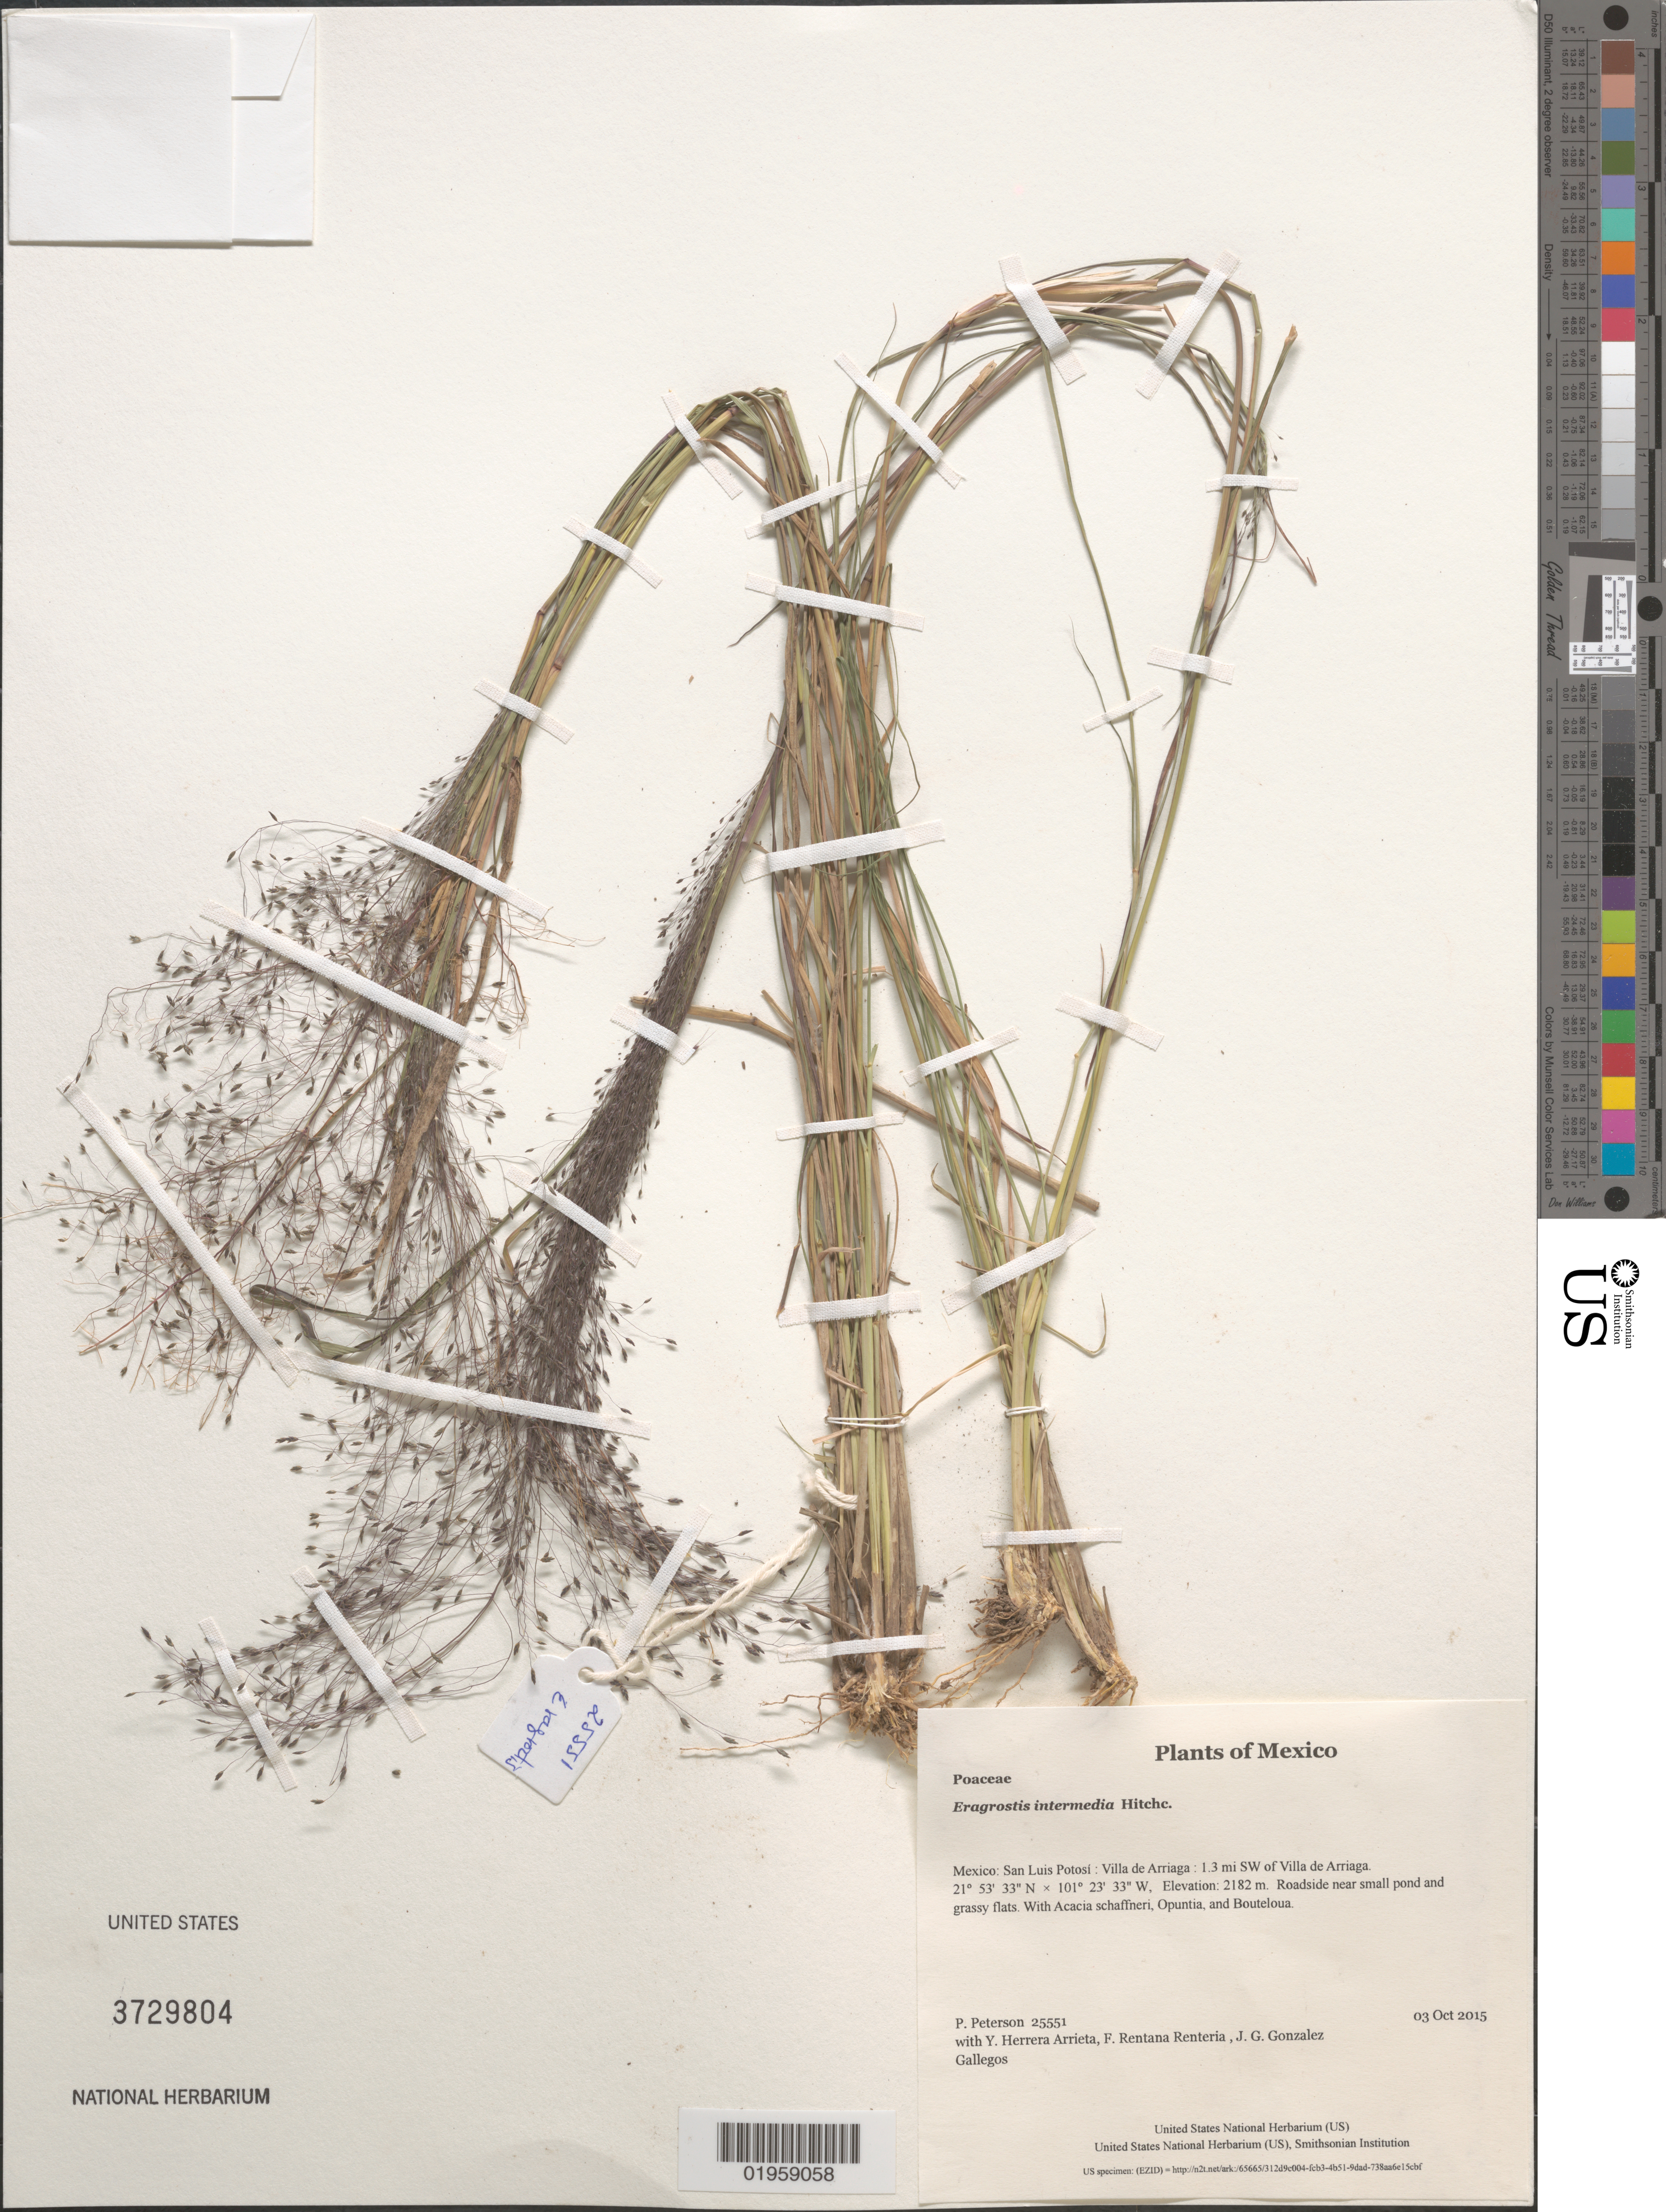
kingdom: Plantae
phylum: Tracheophyta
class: Liliopsida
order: Poales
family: Poaceae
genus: Eragrostis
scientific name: Eragrostis intermedia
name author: Hitchc.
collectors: P. M. Peterson, Y. Herrera Arrieta, F. Rentana Renteria & J. G. Gonzalez Gallegos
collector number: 25551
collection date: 2015-10-03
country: Mexico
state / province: San Luis Potosí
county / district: Villa de Arriaga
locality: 1.3 mi SW of Villa de Arriaga.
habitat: Roadside near small pond and grassy flats.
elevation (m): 2182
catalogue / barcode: US 3729804